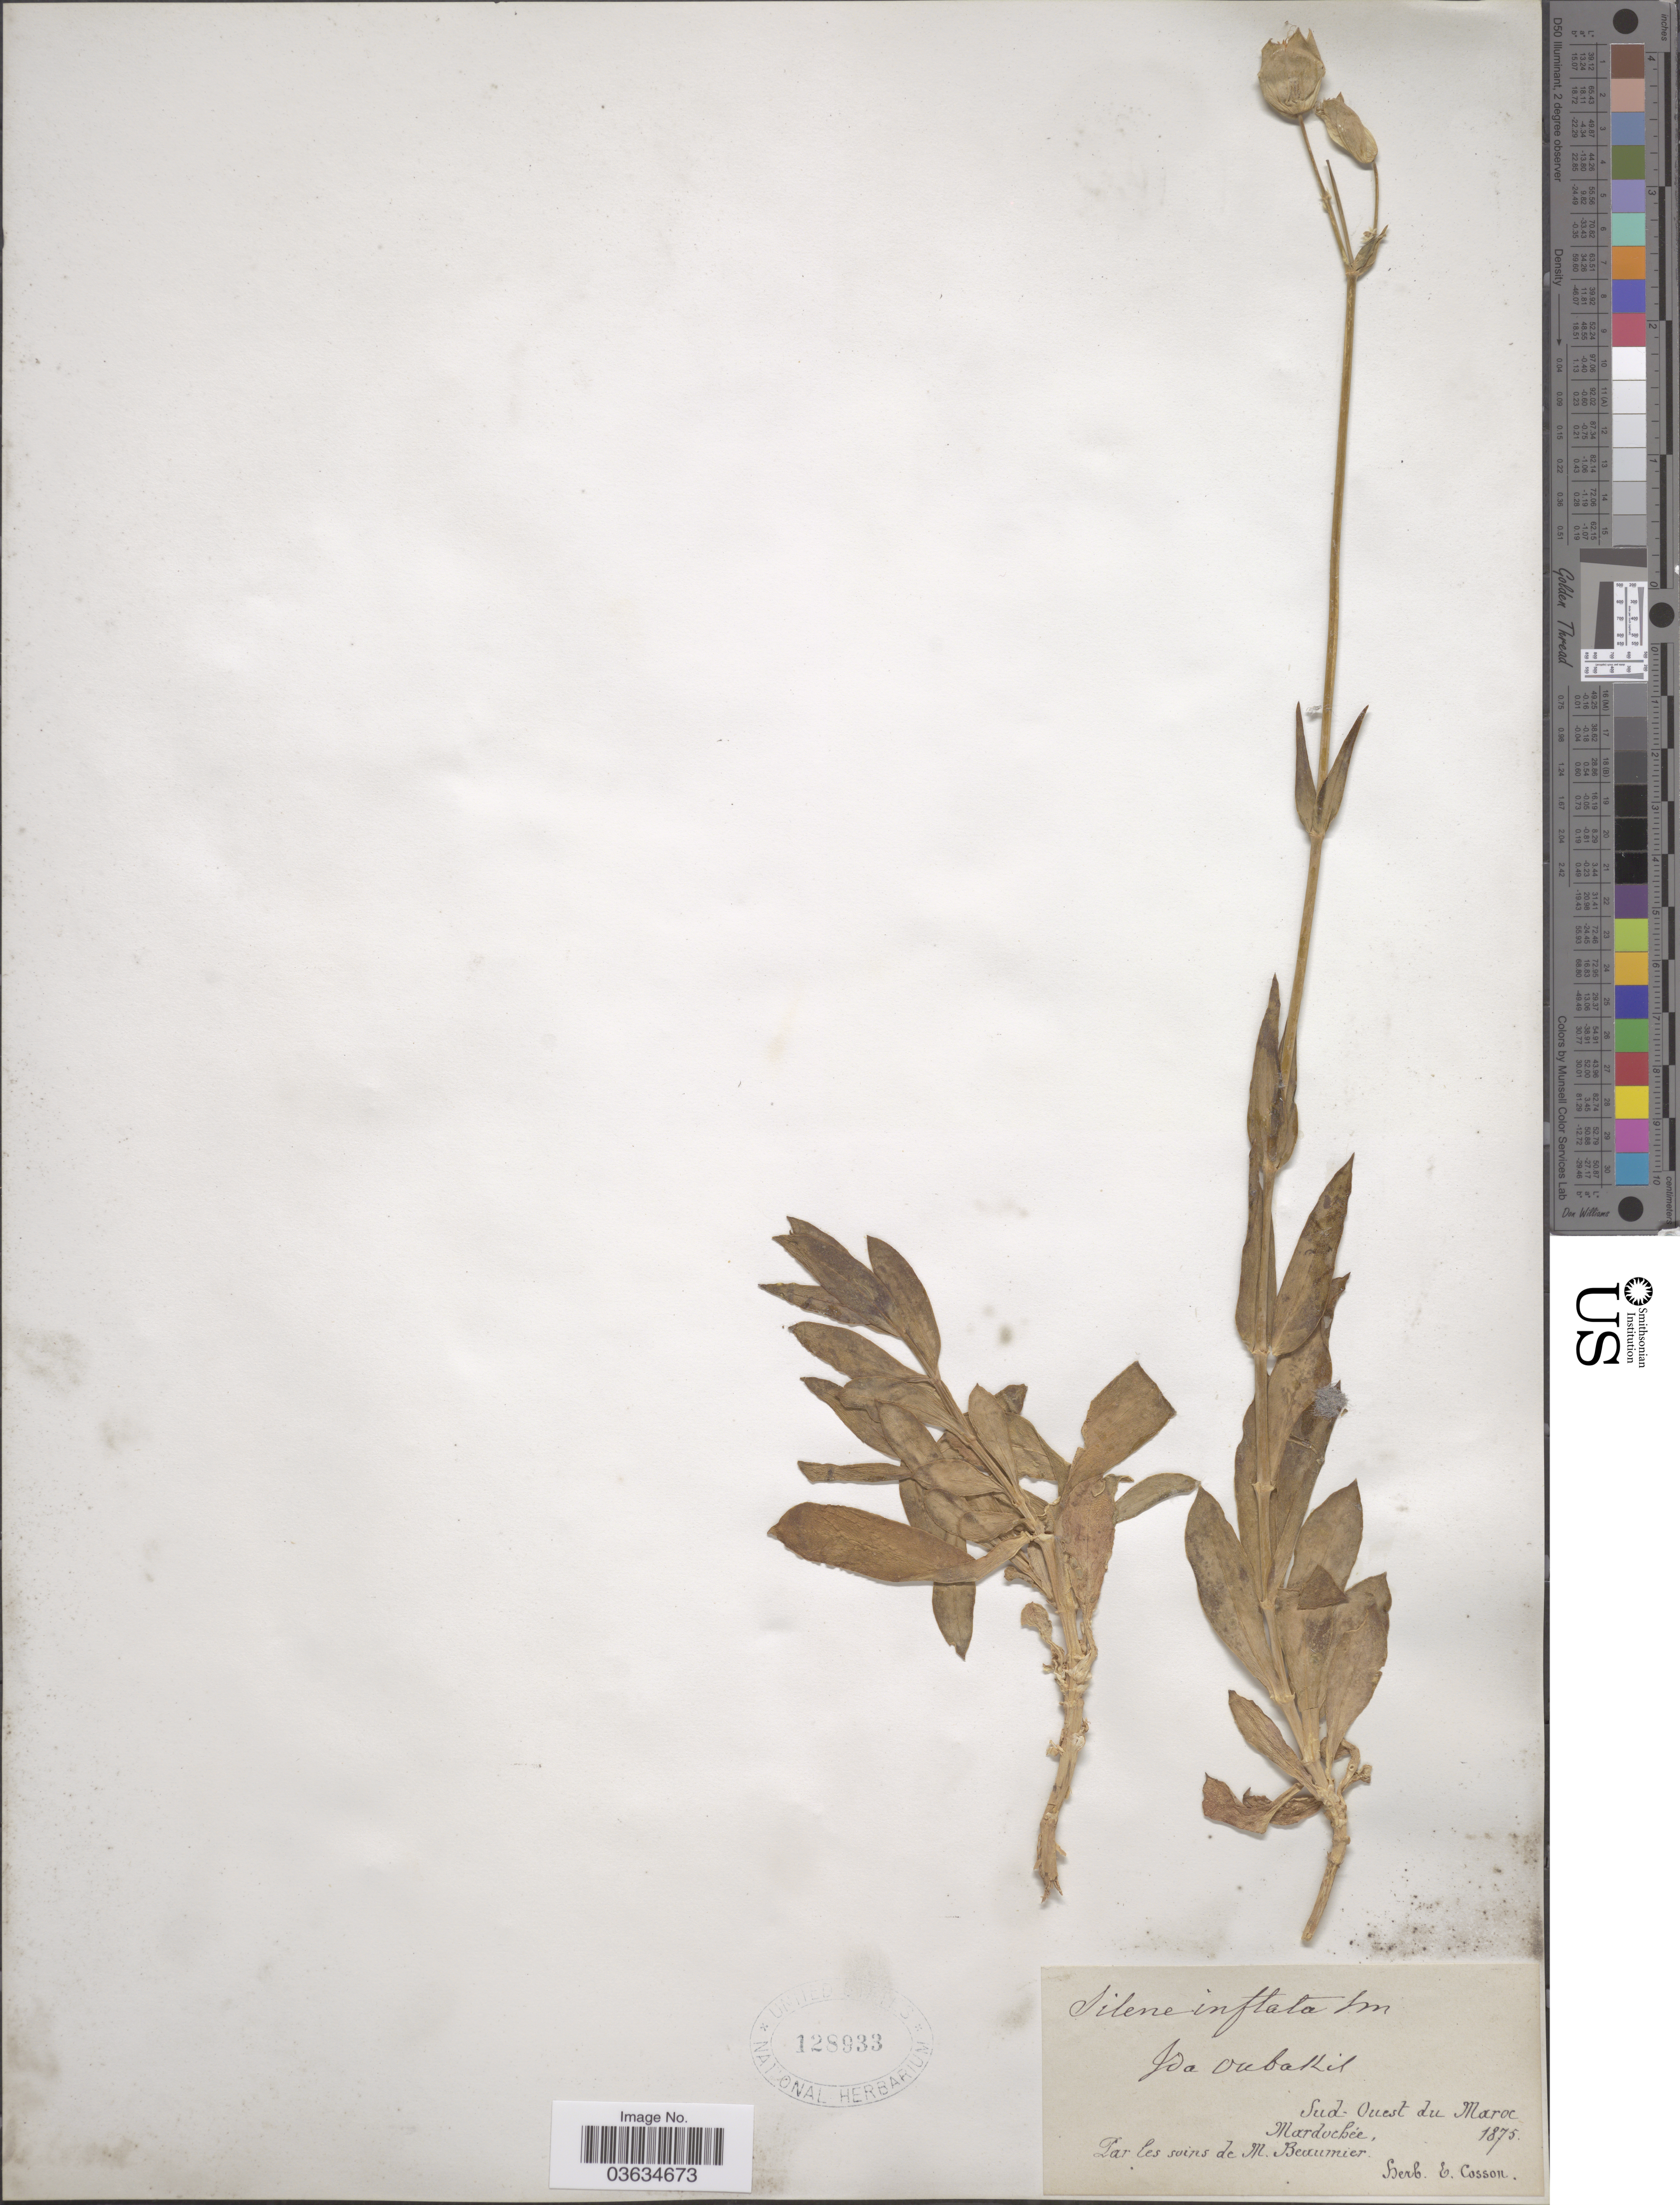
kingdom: Plantae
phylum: Tracheophyta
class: Magnoliopsida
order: Caryophyllales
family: Caryophyllaceae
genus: Silene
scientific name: Silene inflata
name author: Sm.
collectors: M. Beaumier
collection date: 1875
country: Morocco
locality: Sud-Ouest du Maroc Mardochée.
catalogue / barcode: US 128933